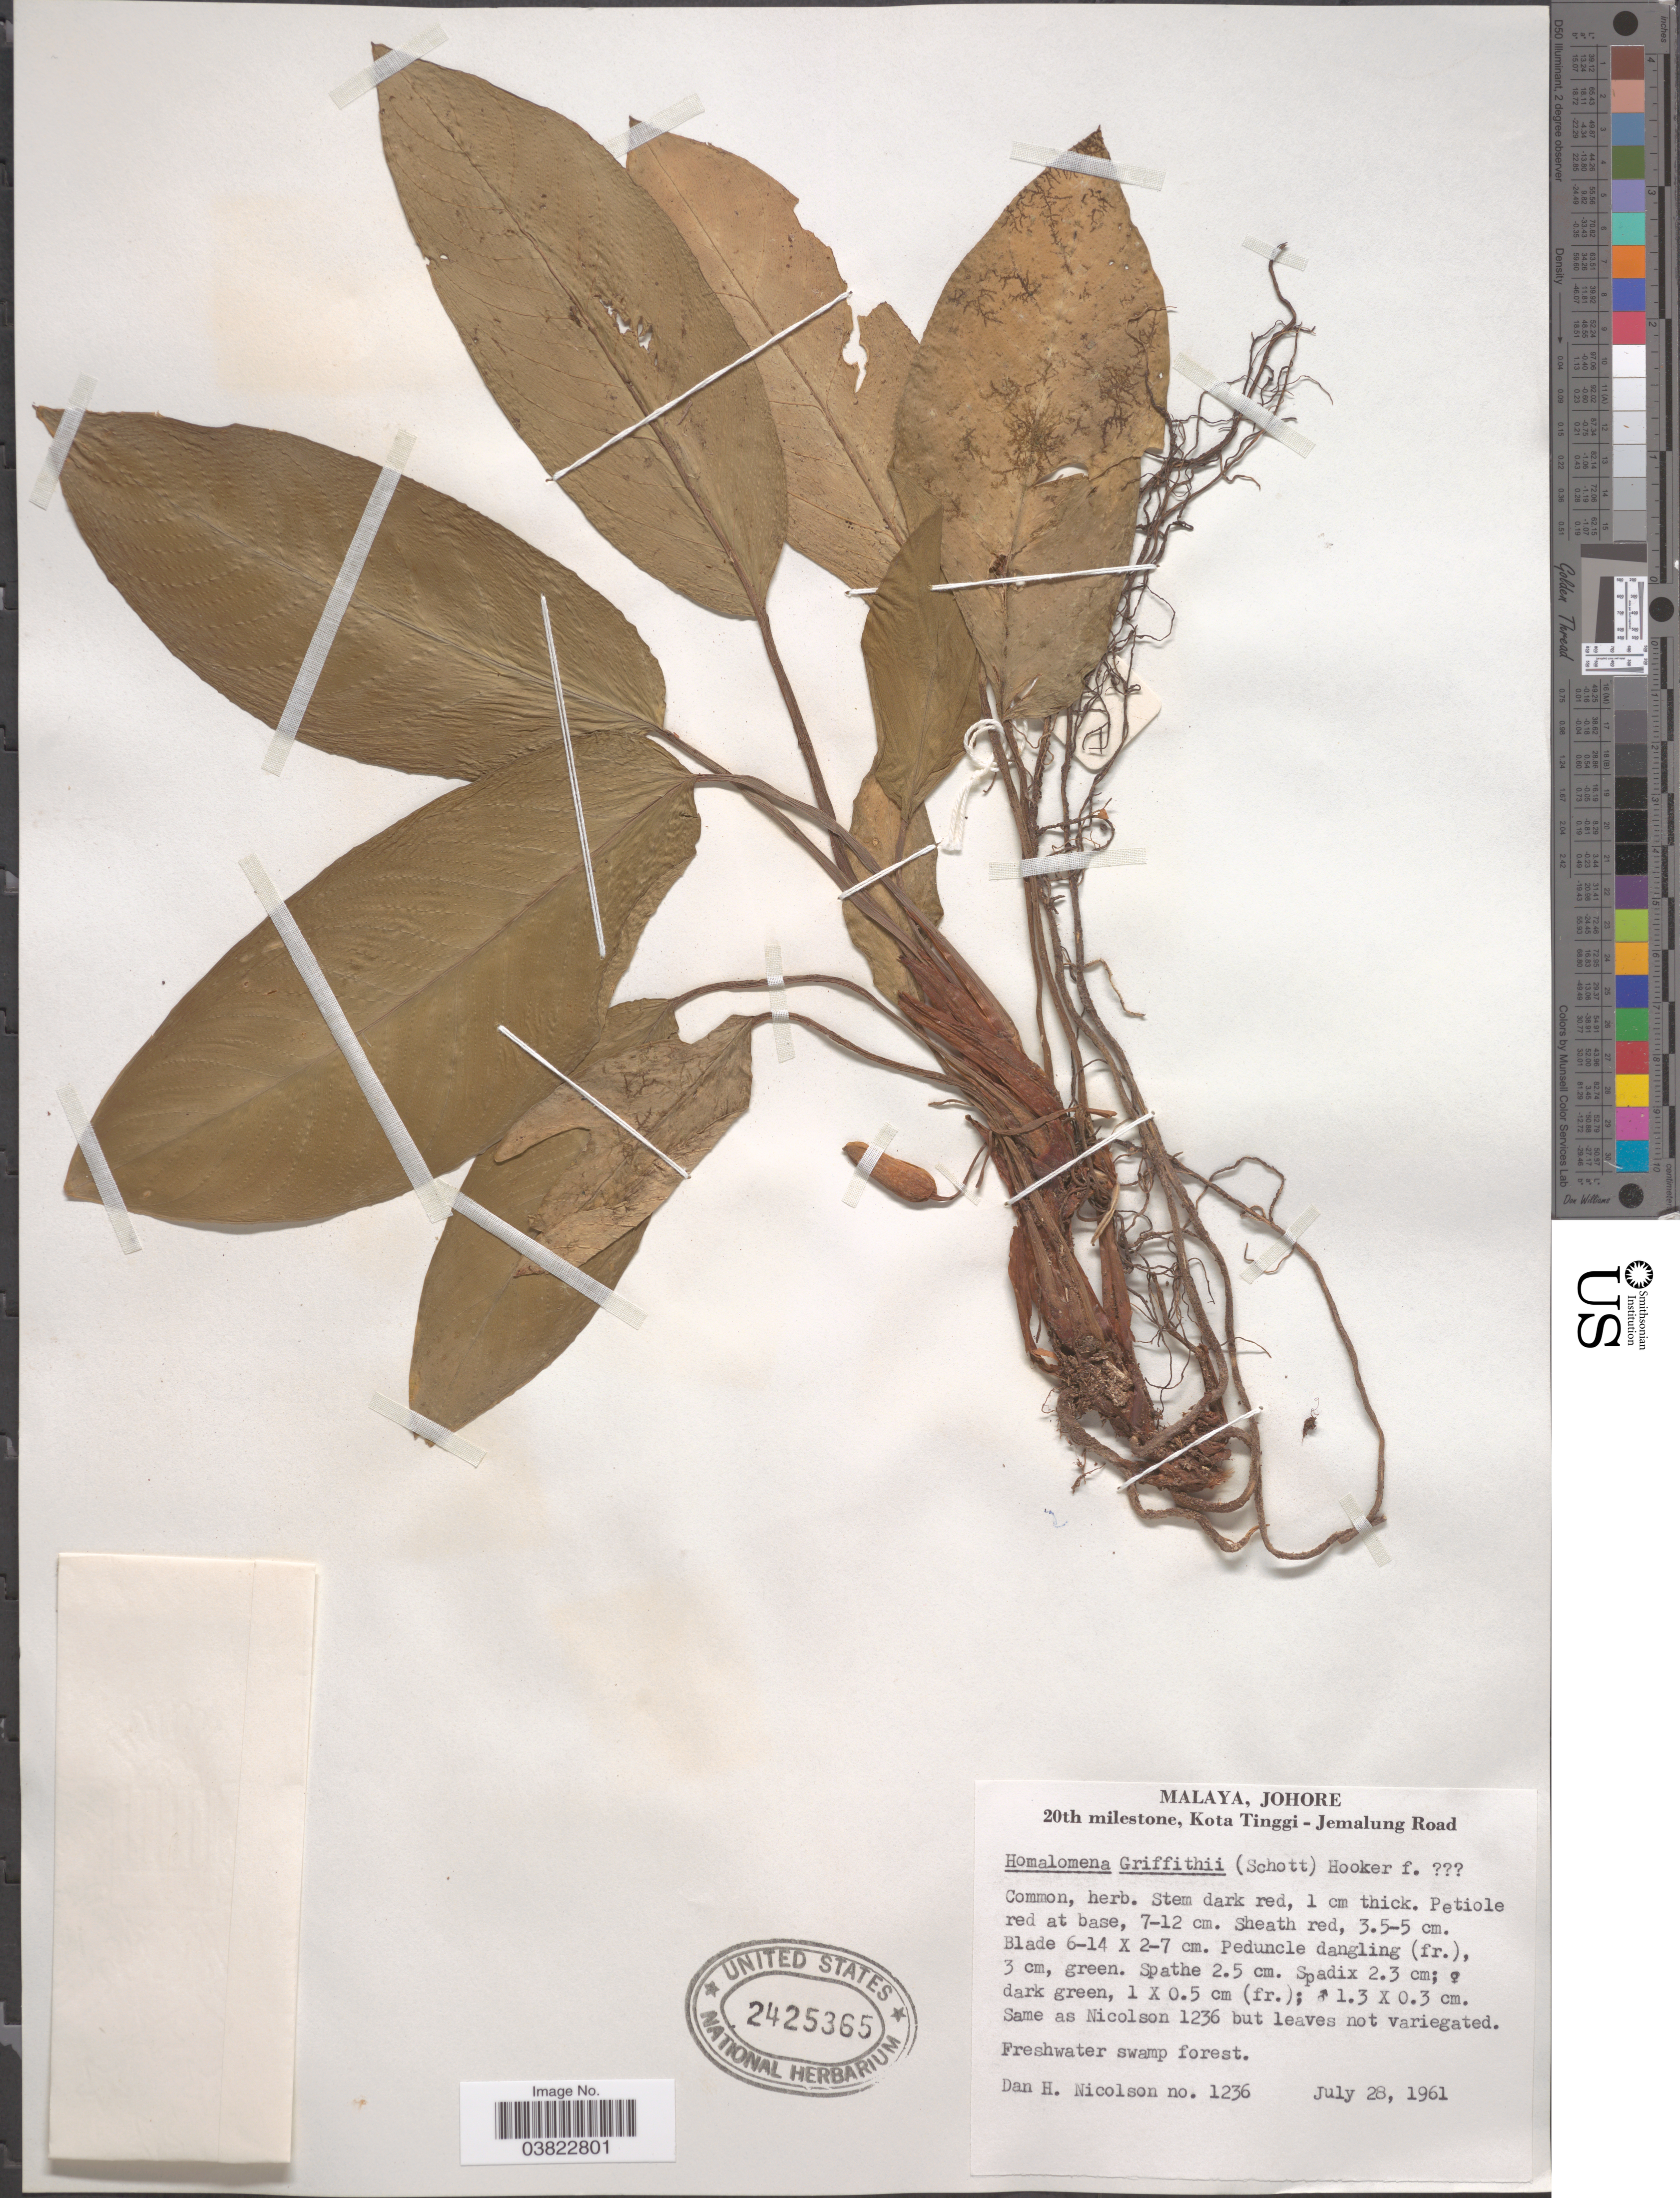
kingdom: Plantae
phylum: Tracheophyta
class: Liliopsida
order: Alismatales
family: Araceae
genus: Homalomena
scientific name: Homalomena griffithii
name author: (Schott) Hook. f.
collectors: D. H. Nicolson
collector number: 1236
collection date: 1961-07-28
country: Malaysia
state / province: Johor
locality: Malaya, Johore. 20th milestone, Kota Tinggi-Jemalung Road.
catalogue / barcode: US 2425365